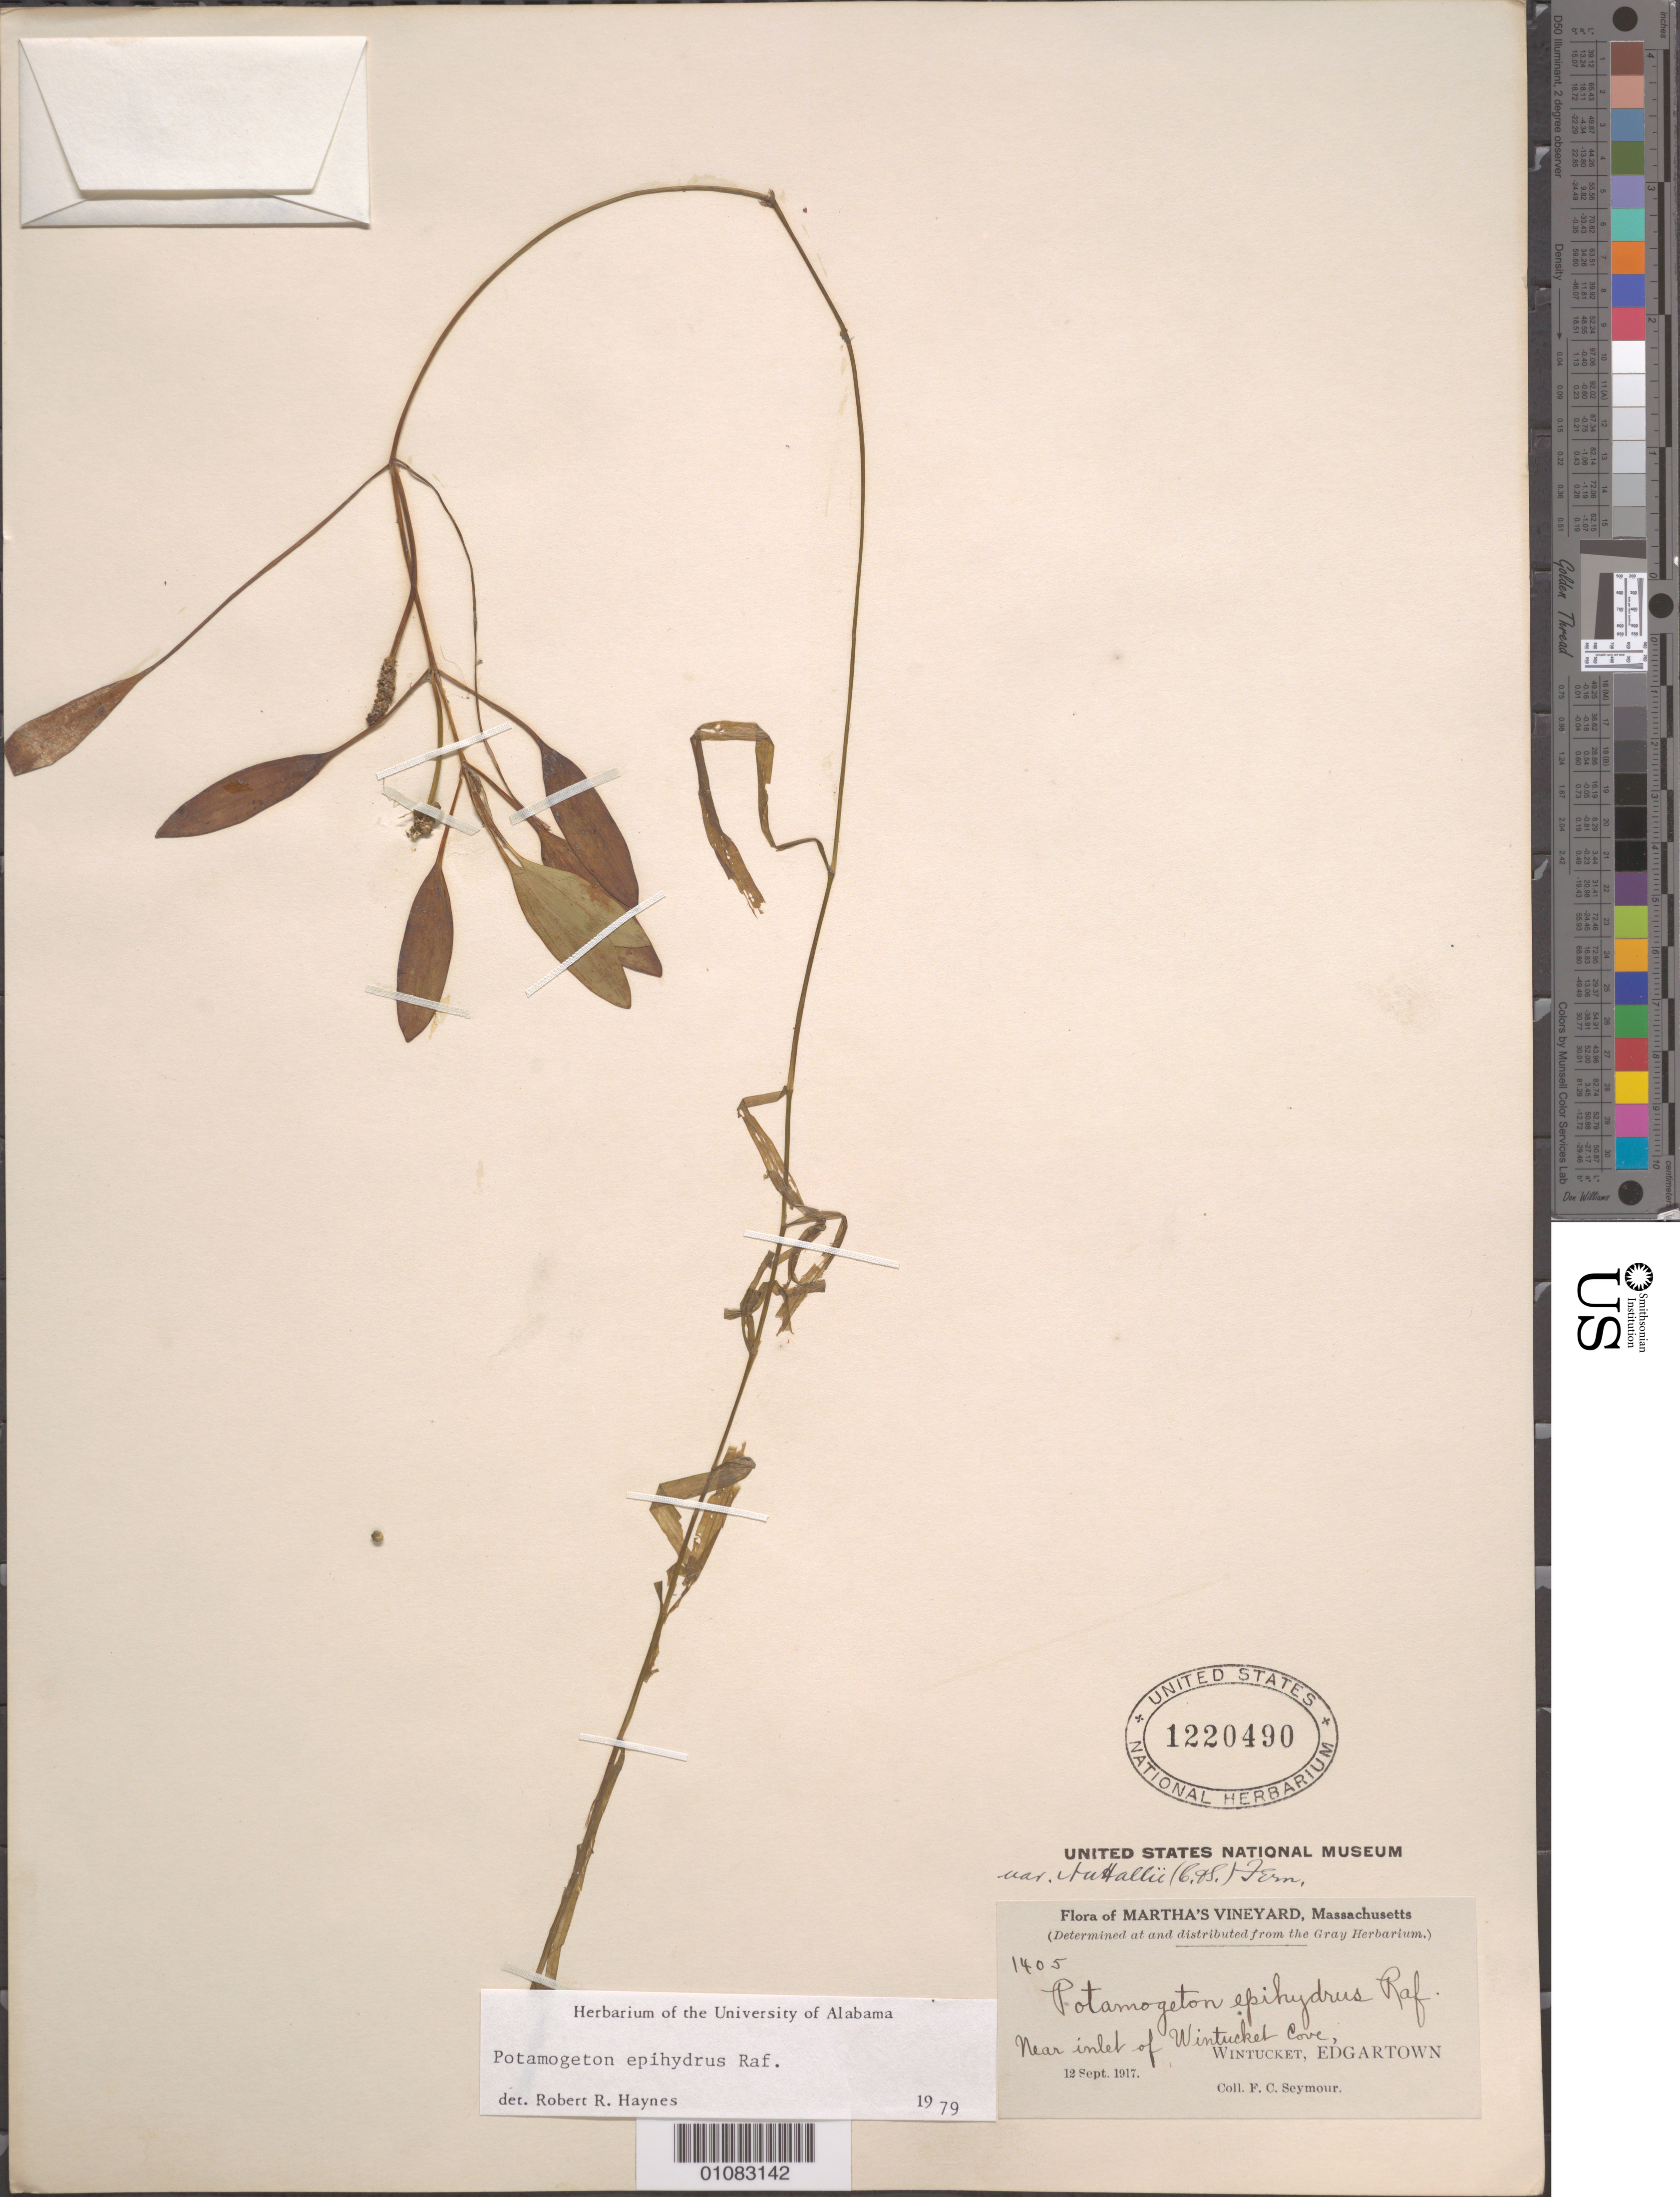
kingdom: Plantae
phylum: Tracheophyta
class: Liliopsida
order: Alismatales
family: Potamogetonaceae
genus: Potamogeton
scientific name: Potamogeton epihydrus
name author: Raf.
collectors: F. C. Seymour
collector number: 1405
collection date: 1917-09-12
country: United States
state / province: Massachusetts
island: Martha's Vineyard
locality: Edgartown, Wintucket, Wintucket Cove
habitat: Near inlet of cove.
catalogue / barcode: US 1220490